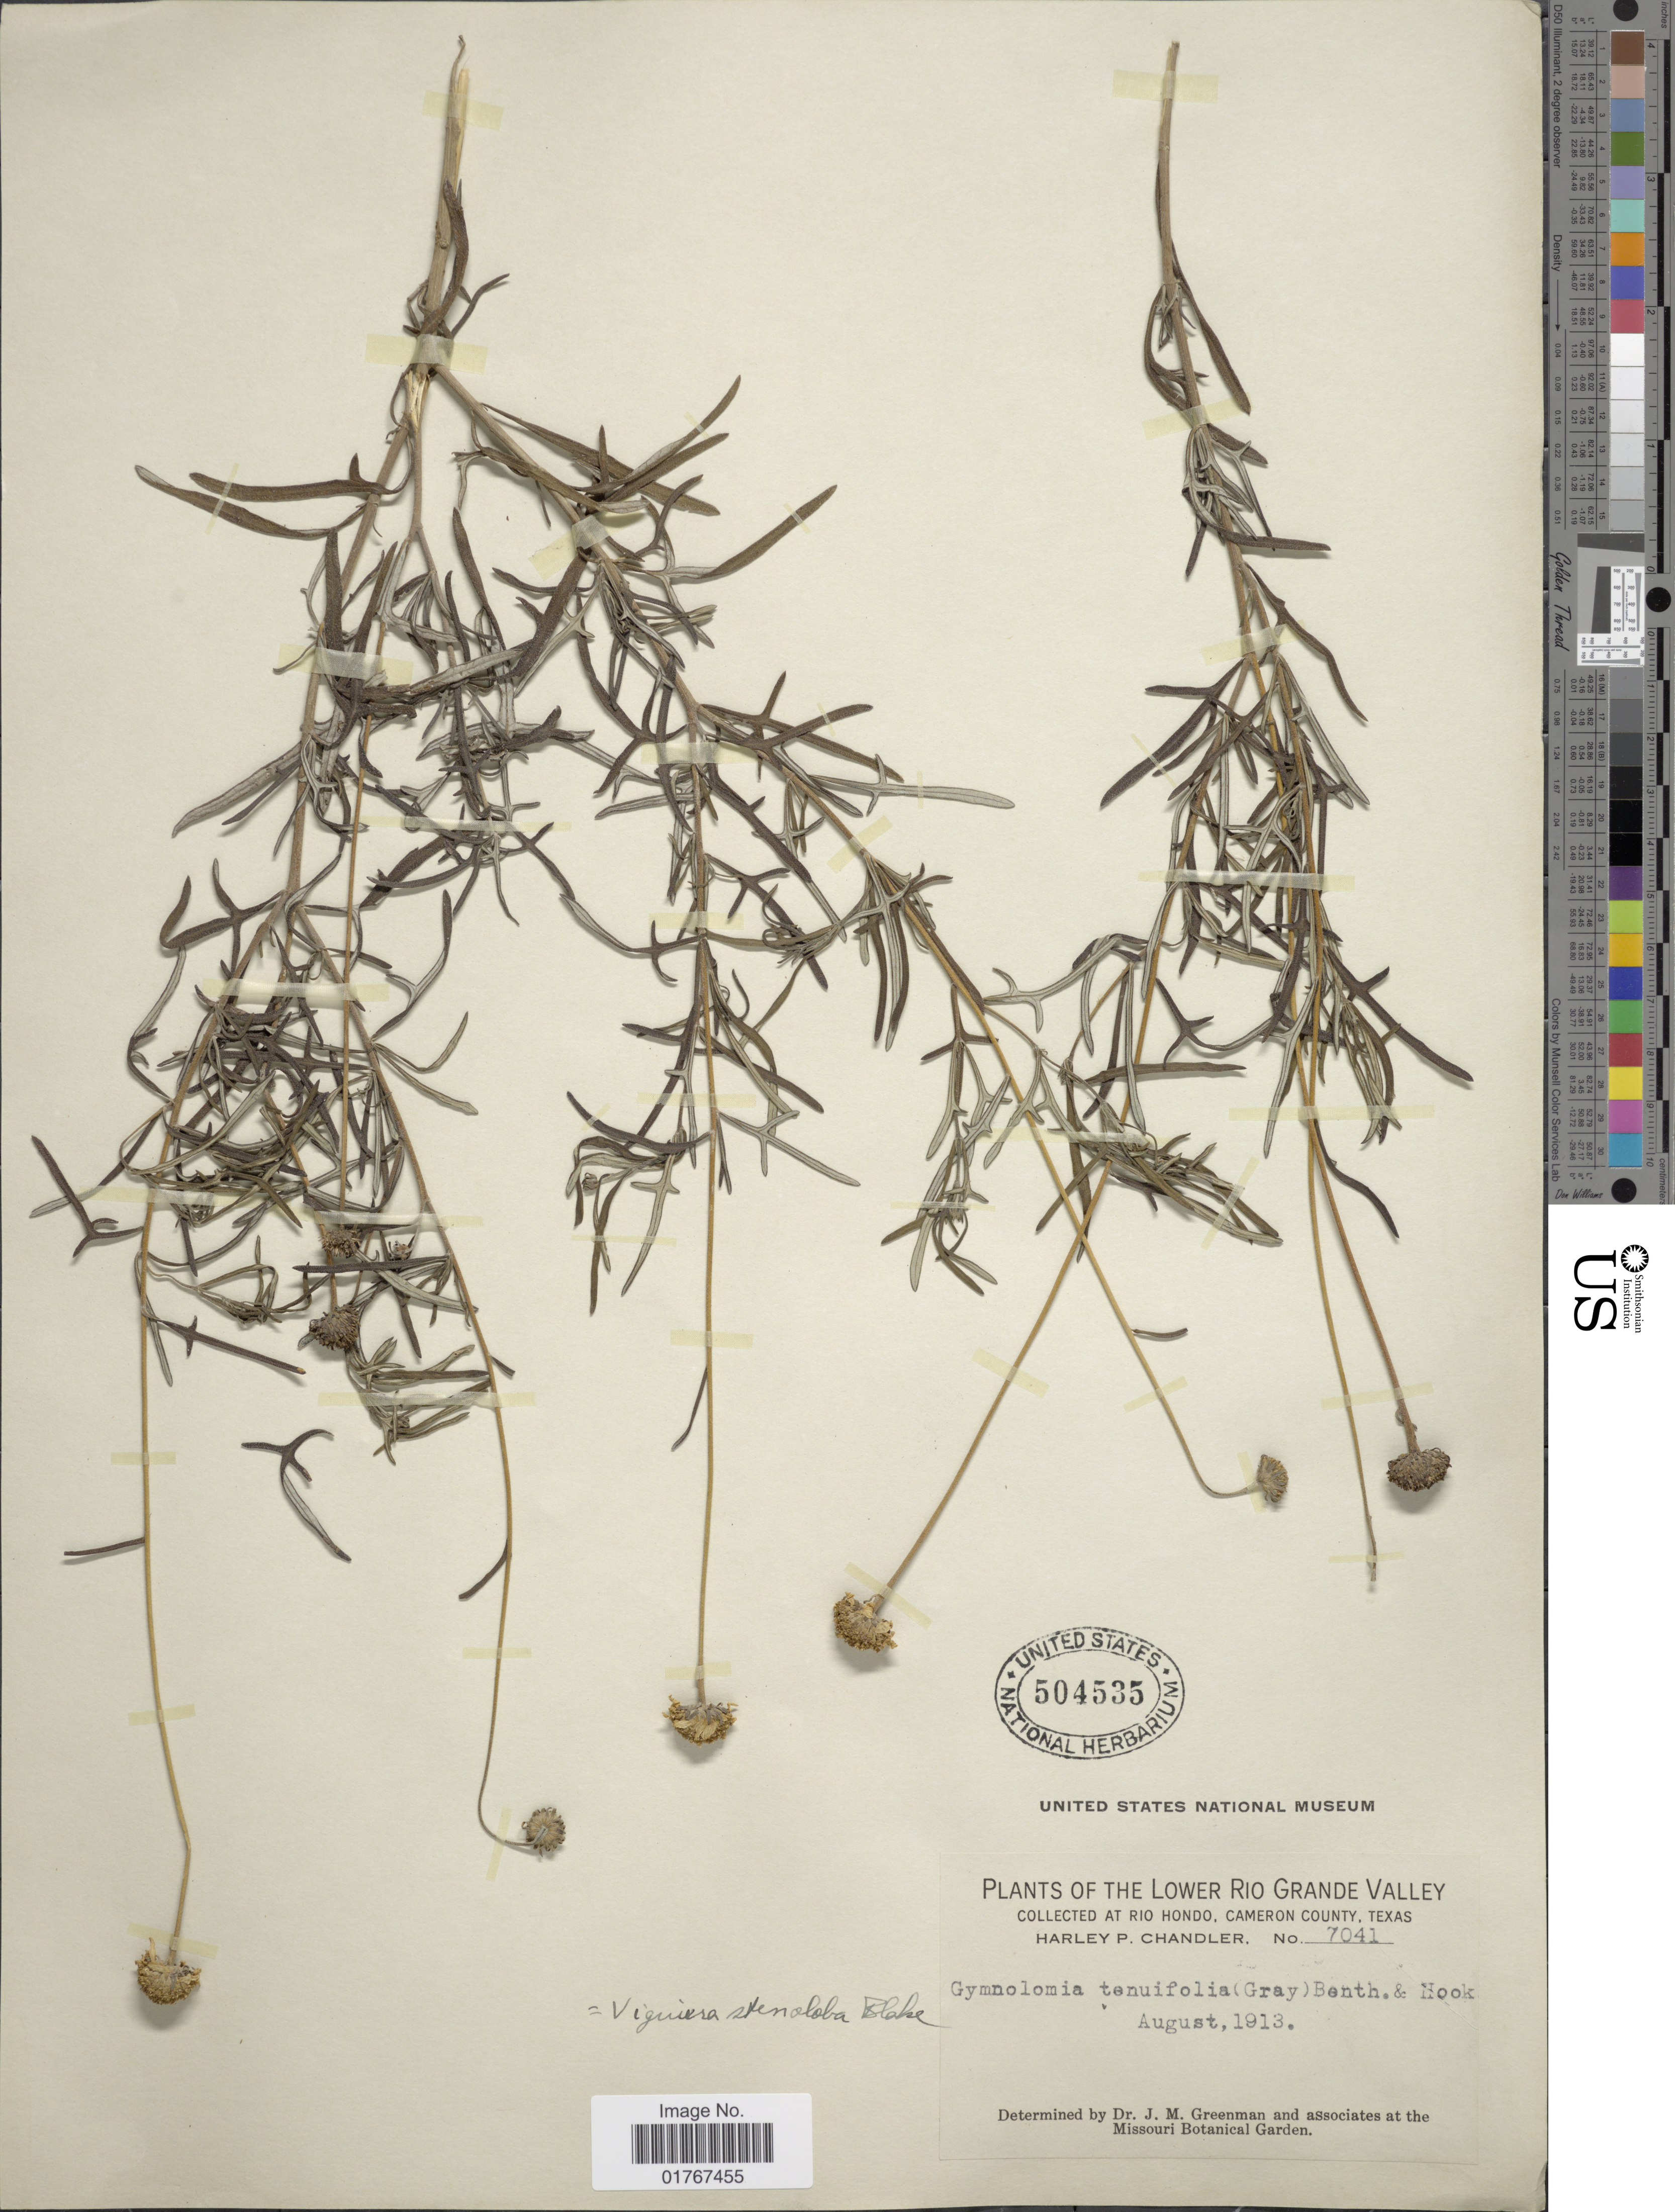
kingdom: Plantae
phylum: Tracheophyta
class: Magnoliopsida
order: Asterales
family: Asteraceae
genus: Viguiera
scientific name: Viguiera stenoloba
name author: S.F. Blake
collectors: H. Chandler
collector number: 7041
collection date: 1913-08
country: United States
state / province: Texas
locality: The Lower Rio Grande Valley, At Rio Hondo, Cameron County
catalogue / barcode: US 504535